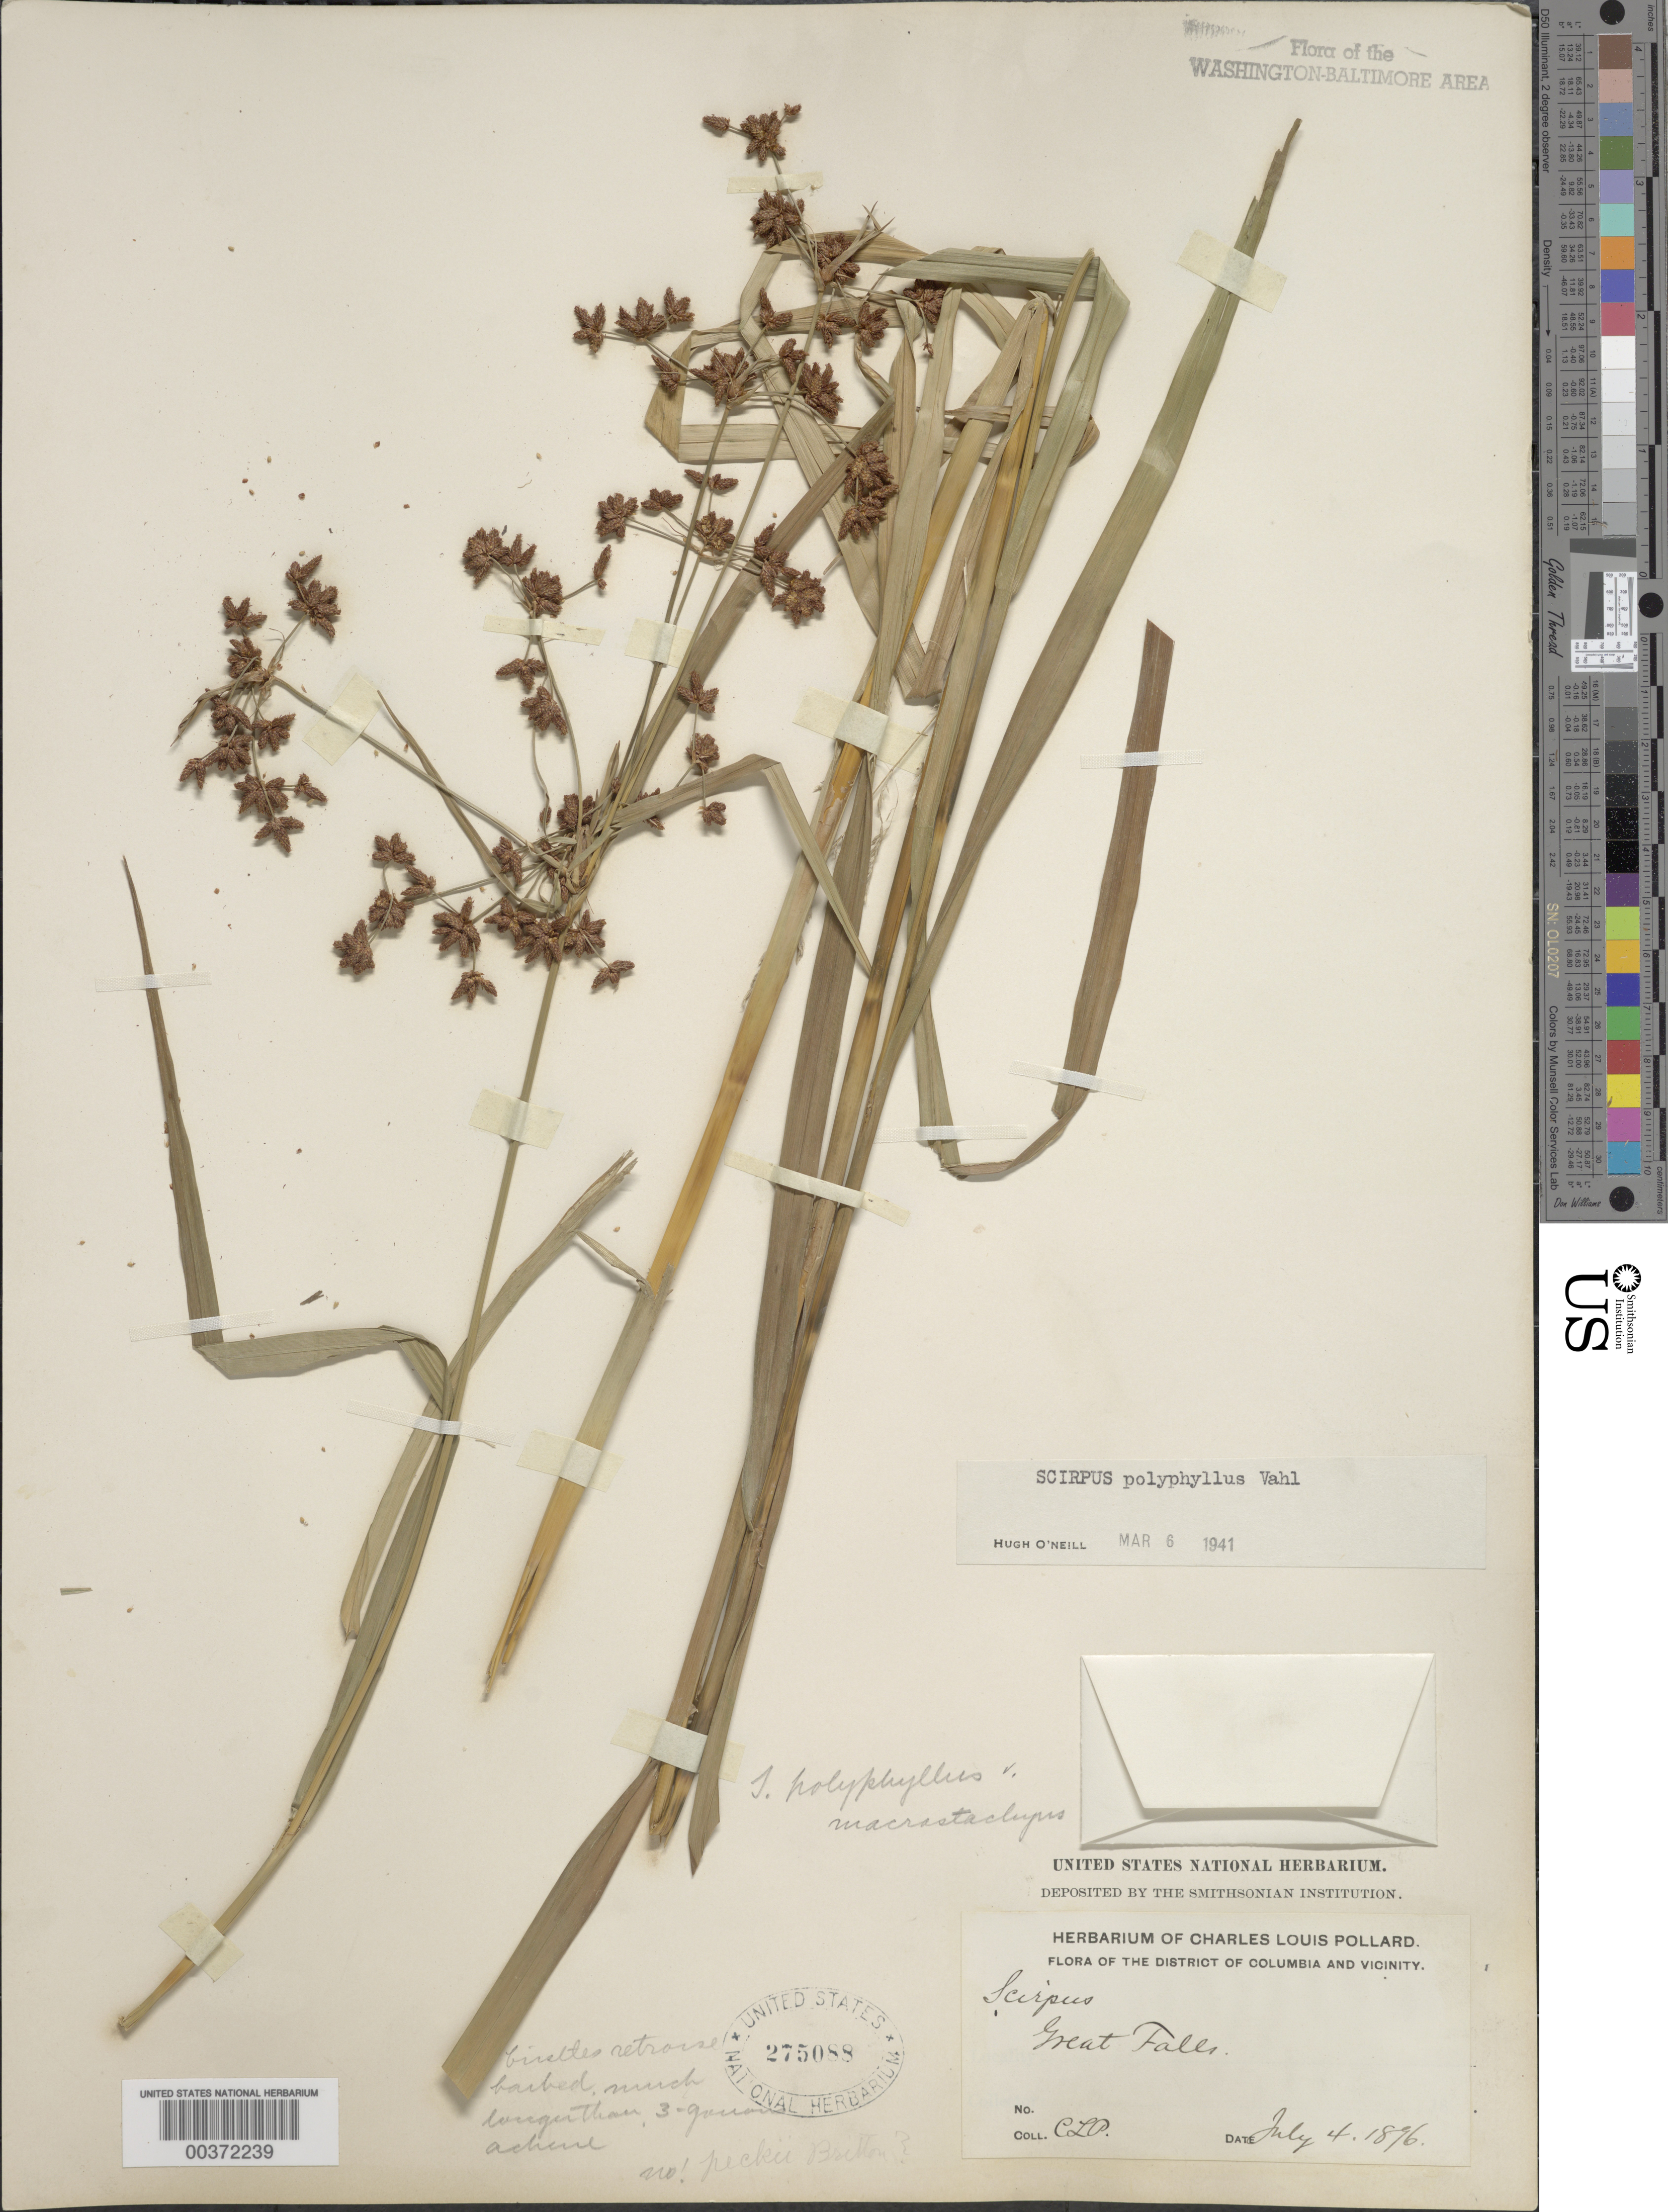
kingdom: Plantae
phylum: Tracheophyta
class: Liliopsida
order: Poales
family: Cyperaceae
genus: Scirpus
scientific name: Scirpus polyphyllus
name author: Vahl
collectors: C. L. Pollard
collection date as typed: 04 Jul 1896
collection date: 1896-07-04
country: United States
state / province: Maryland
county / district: Montgomery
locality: Great Falls C. & O. Canal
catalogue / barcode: US 275088